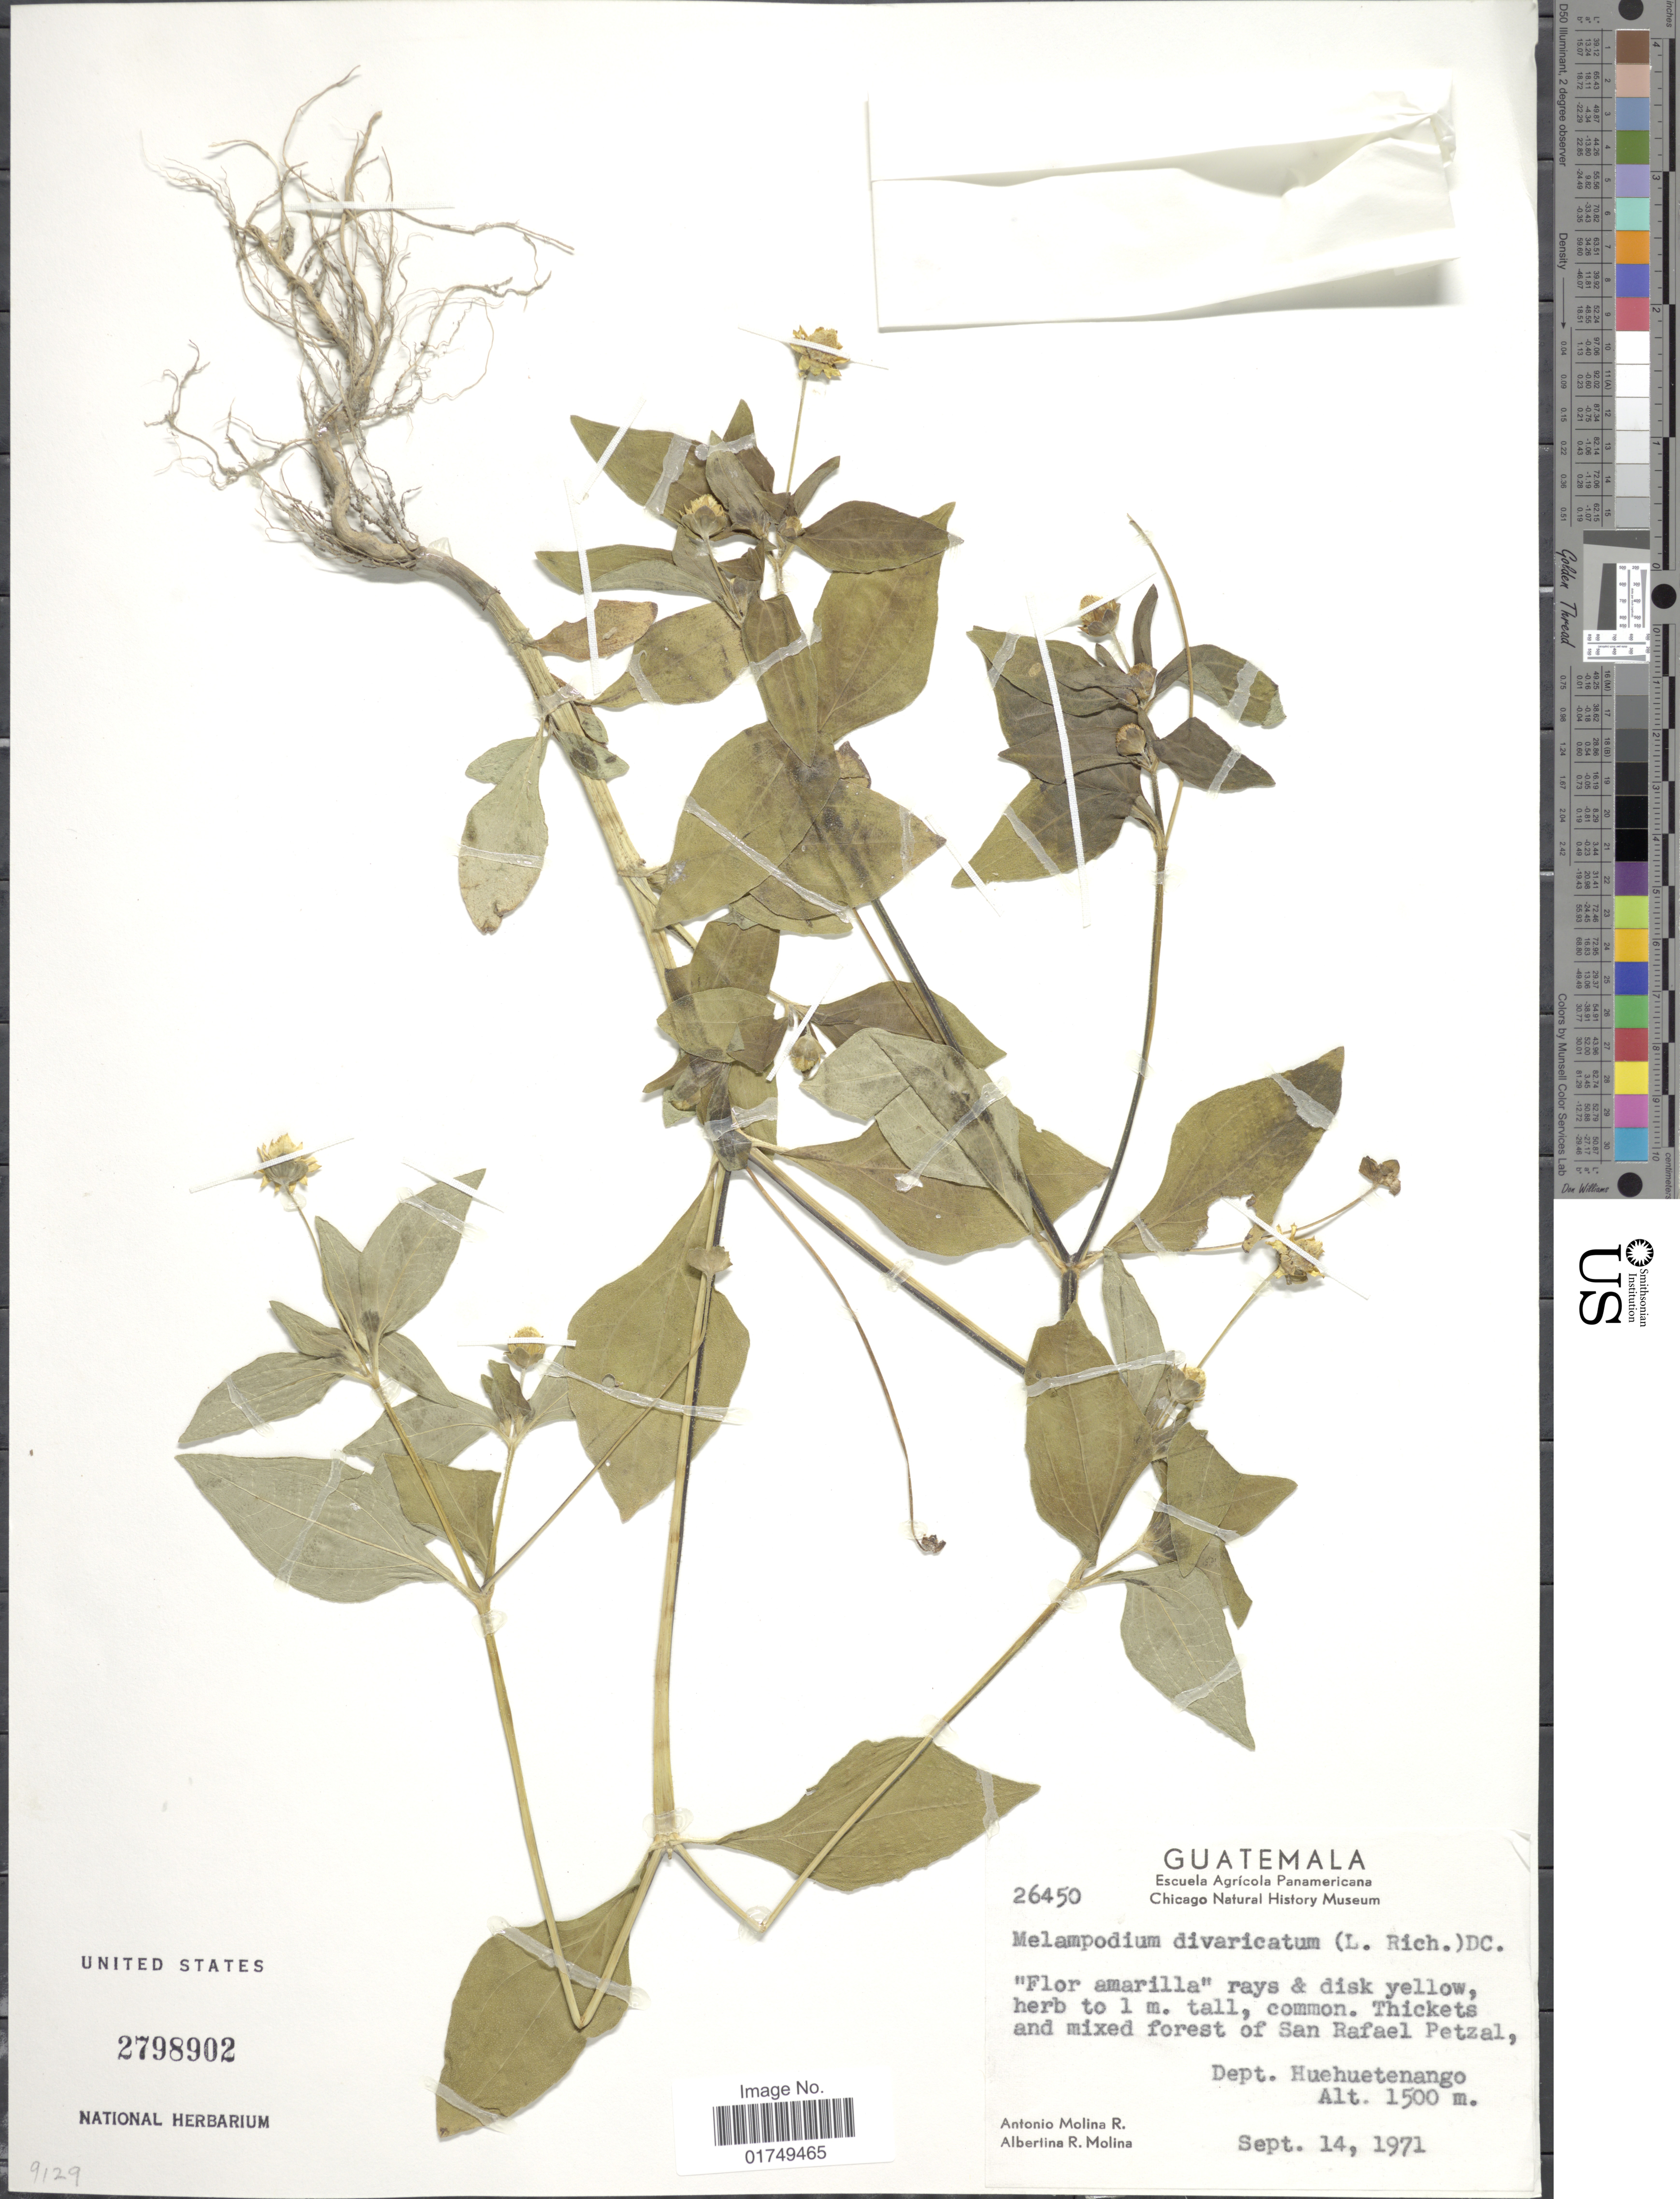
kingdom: Plantae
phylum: Tracheophyta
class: Magnoliopsida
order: Asterales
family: Asteraceae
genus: Melampodium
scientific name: Melampodium divaricatum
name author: (Rich.) DC.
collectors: A. Molina R. & A. R. Molina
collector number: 26450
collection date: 1971-09-14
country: Guatemala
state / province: Huehuetenango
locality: San Rafael Petzal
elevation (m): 1500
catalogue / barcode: US 2798902